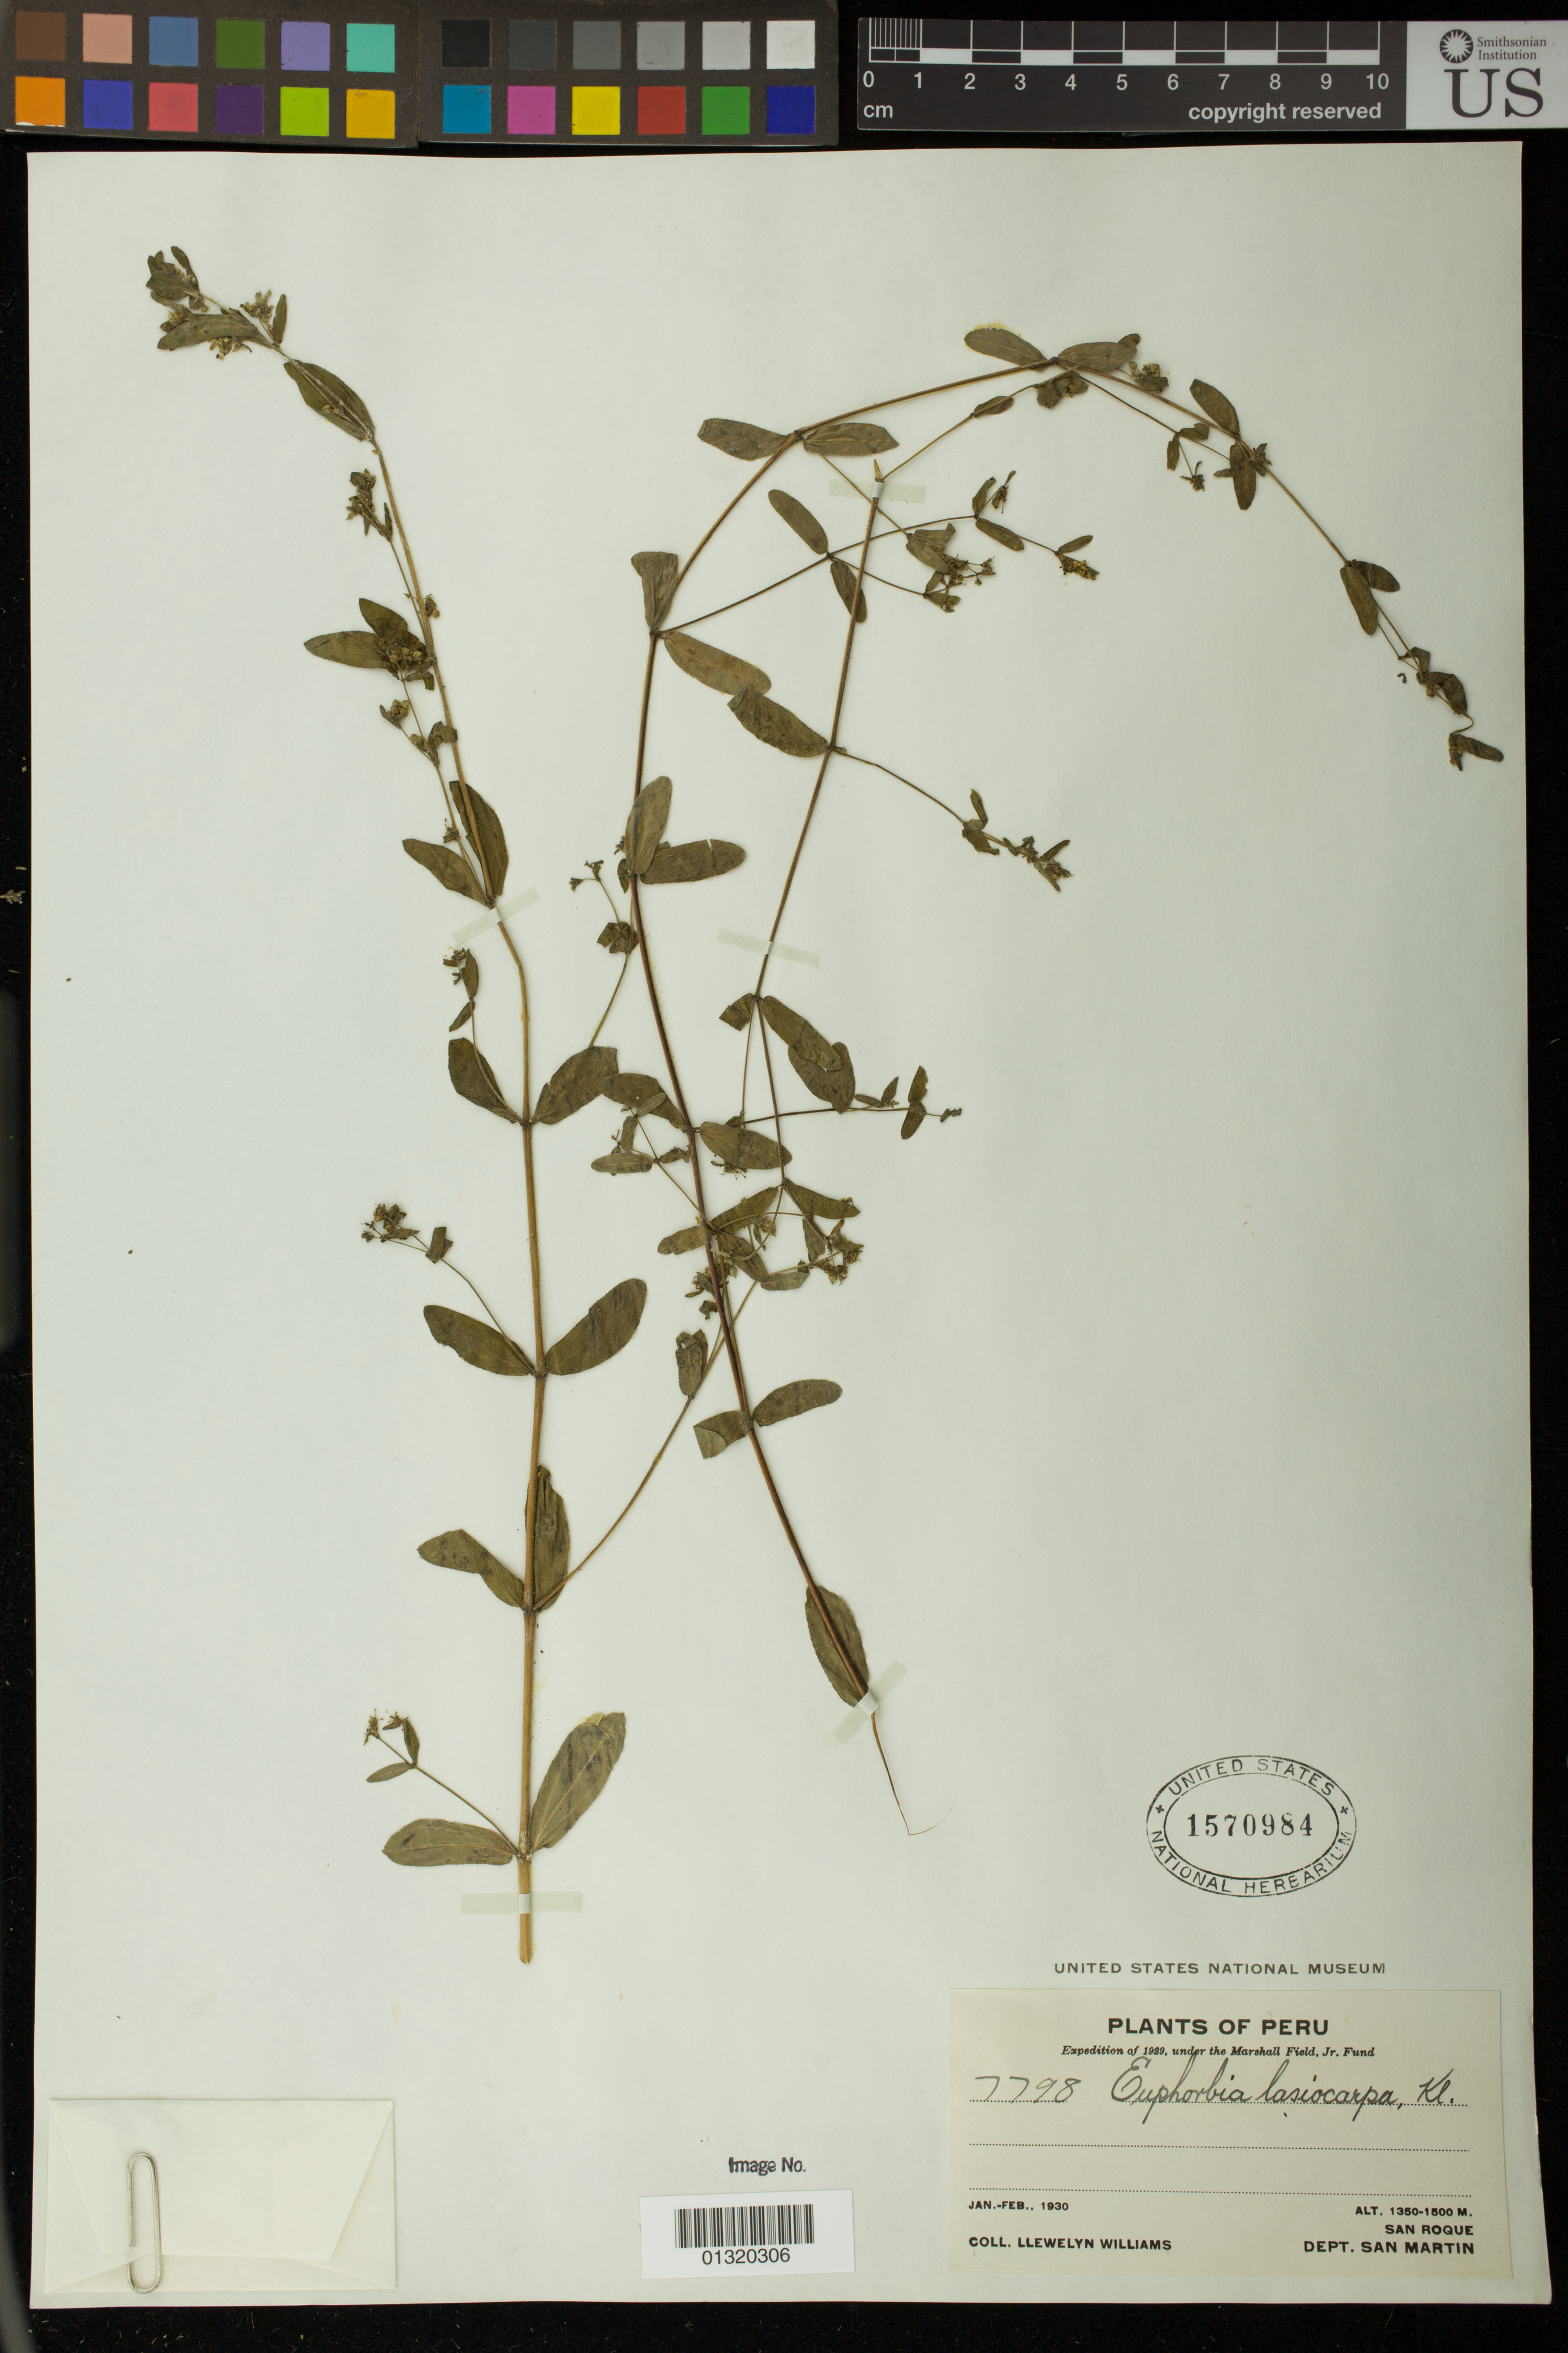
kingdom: Plantae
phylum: Tracheophyta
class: Magnoliopsida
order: Malpighiales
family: Euphorbiaceae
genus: Euphorbia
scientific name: Euphorbia lasiocarpa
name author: Klotzsch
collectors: Ll. Williams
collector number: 7798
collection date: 1930-01/1930-02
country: Peru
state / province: San Martín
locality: San Roque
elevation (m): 1350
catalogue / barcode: US 1570984